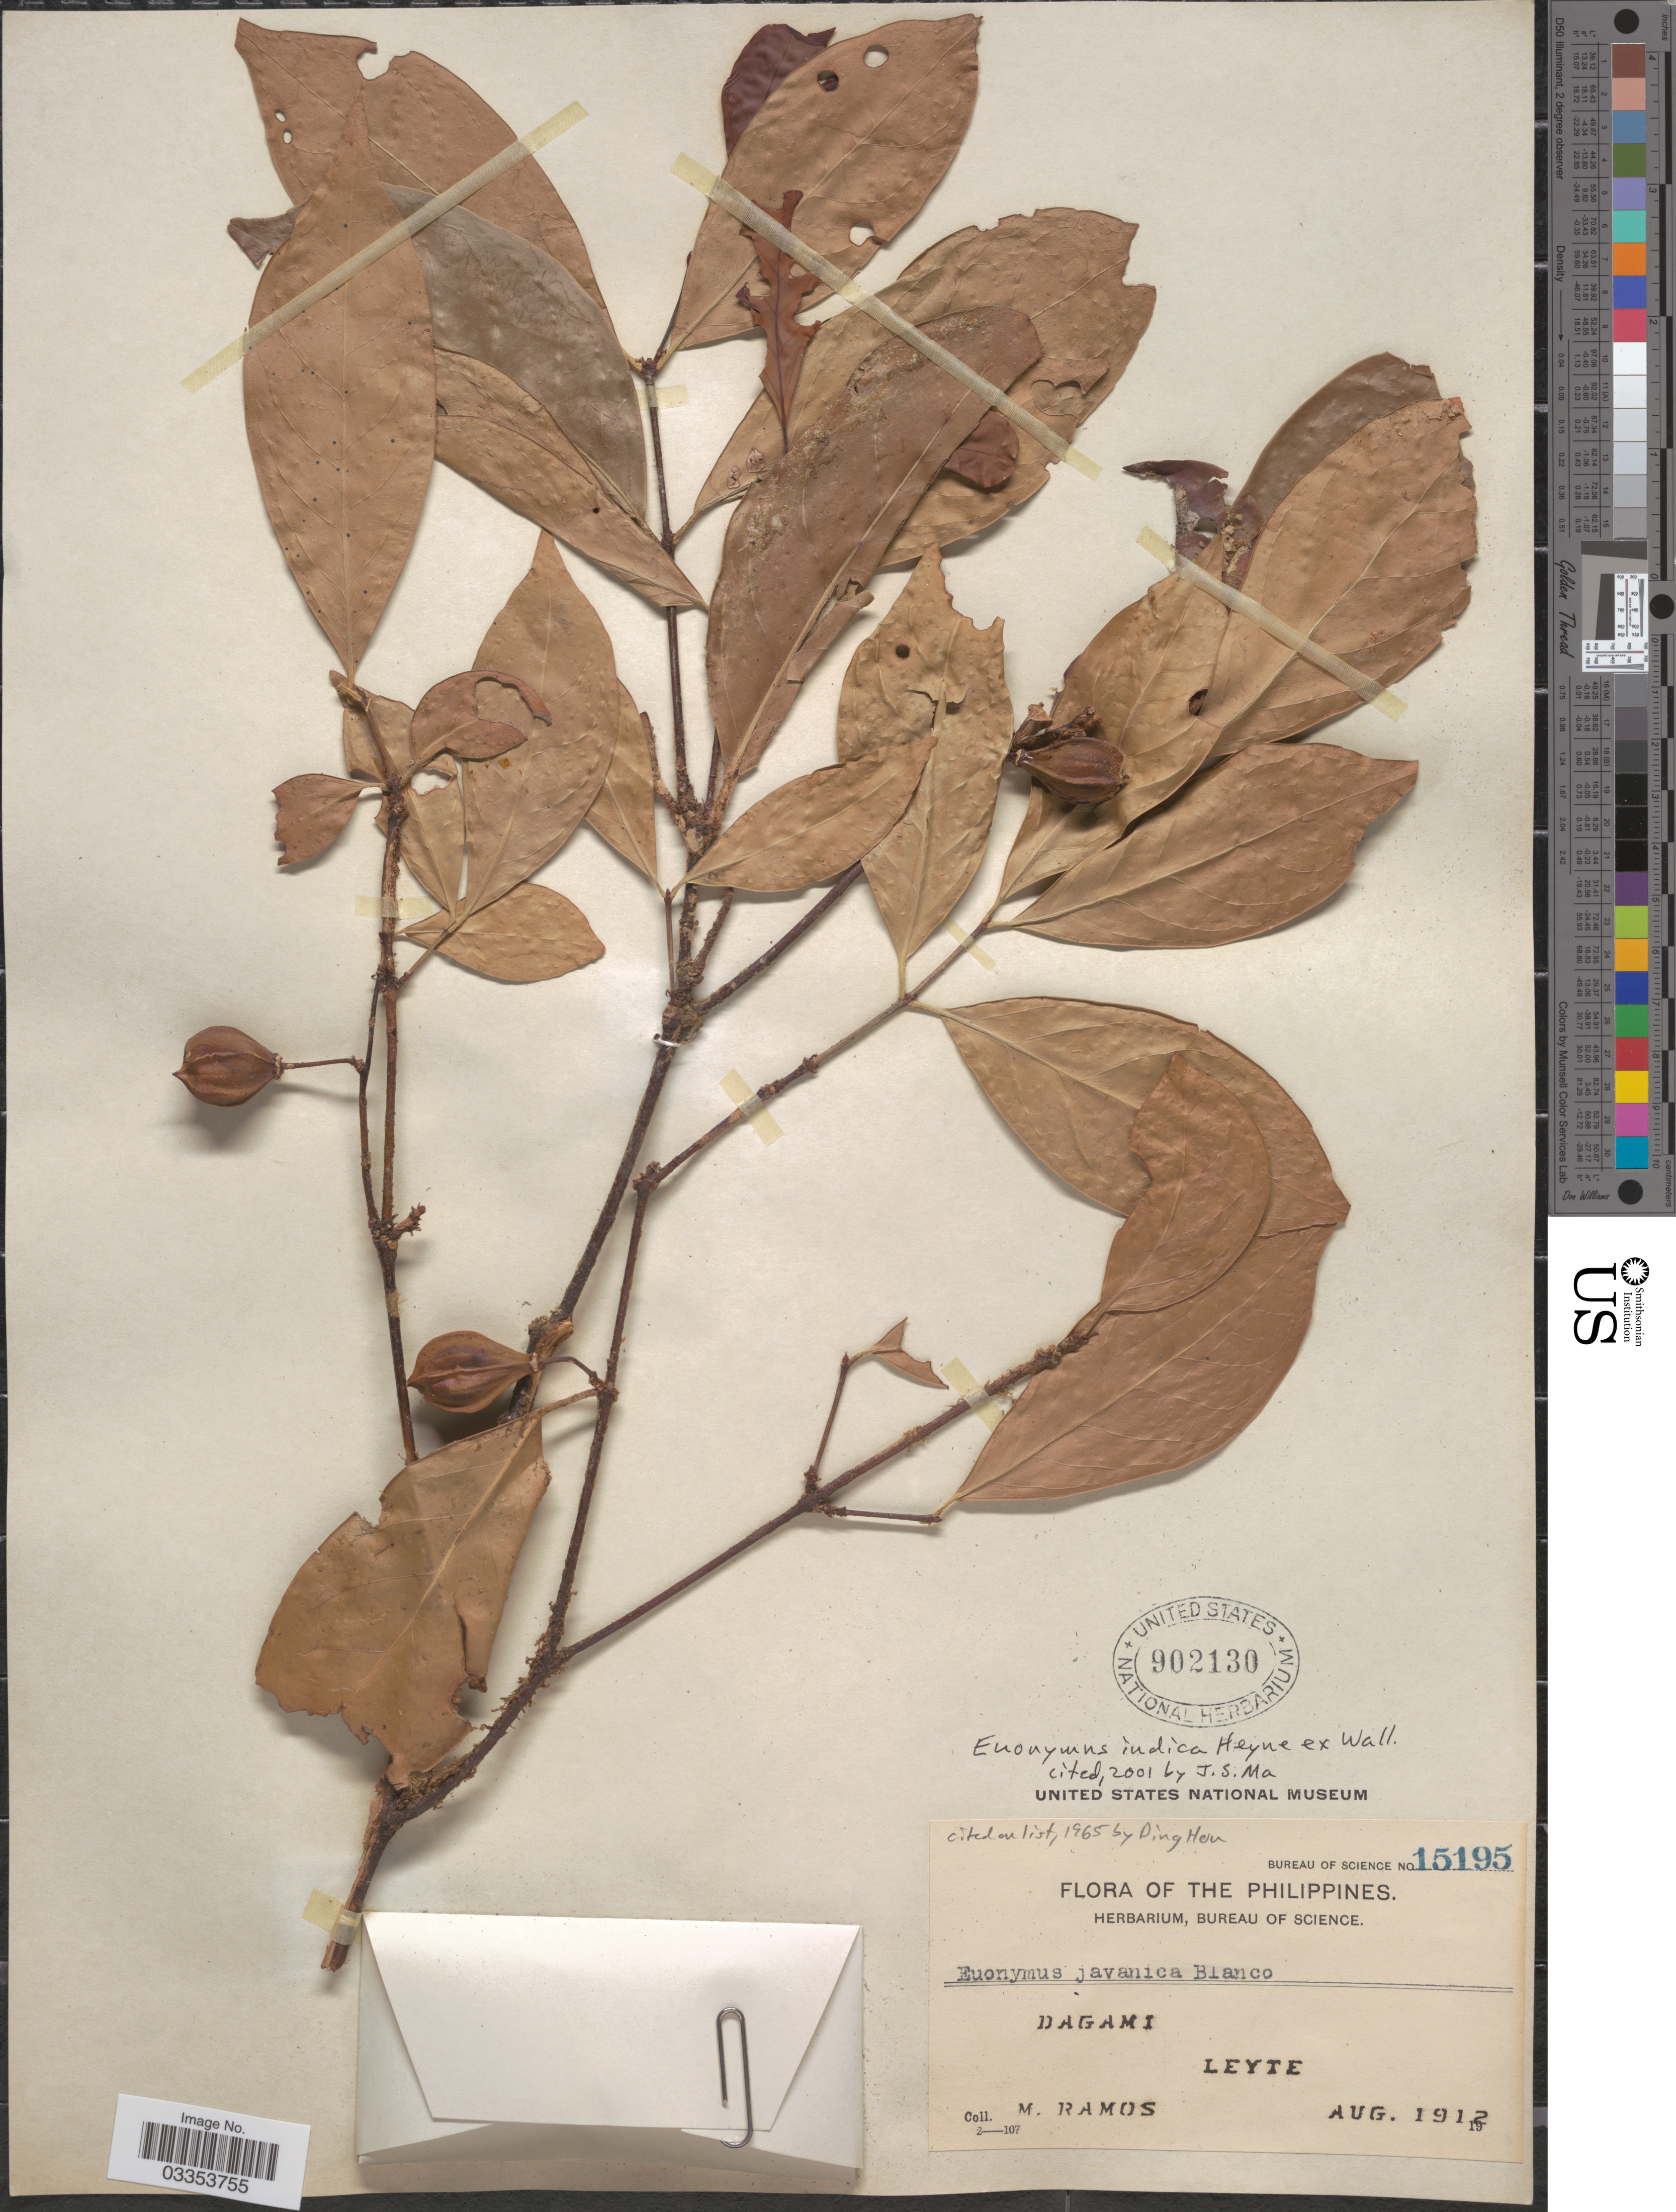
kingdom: Plantae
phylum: Tracheophyta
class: Magnoliopsida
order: Celastrales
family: Celastraceae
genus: Euonymus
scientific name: Euonymus indicus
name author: B. Heyne ex Wall.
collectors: M. Ramos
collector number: Bureau of Science 15195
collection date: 1912-08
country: Philippines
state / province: Eastern Visayas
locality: Dagami, Leyte.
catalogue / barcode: US 902130